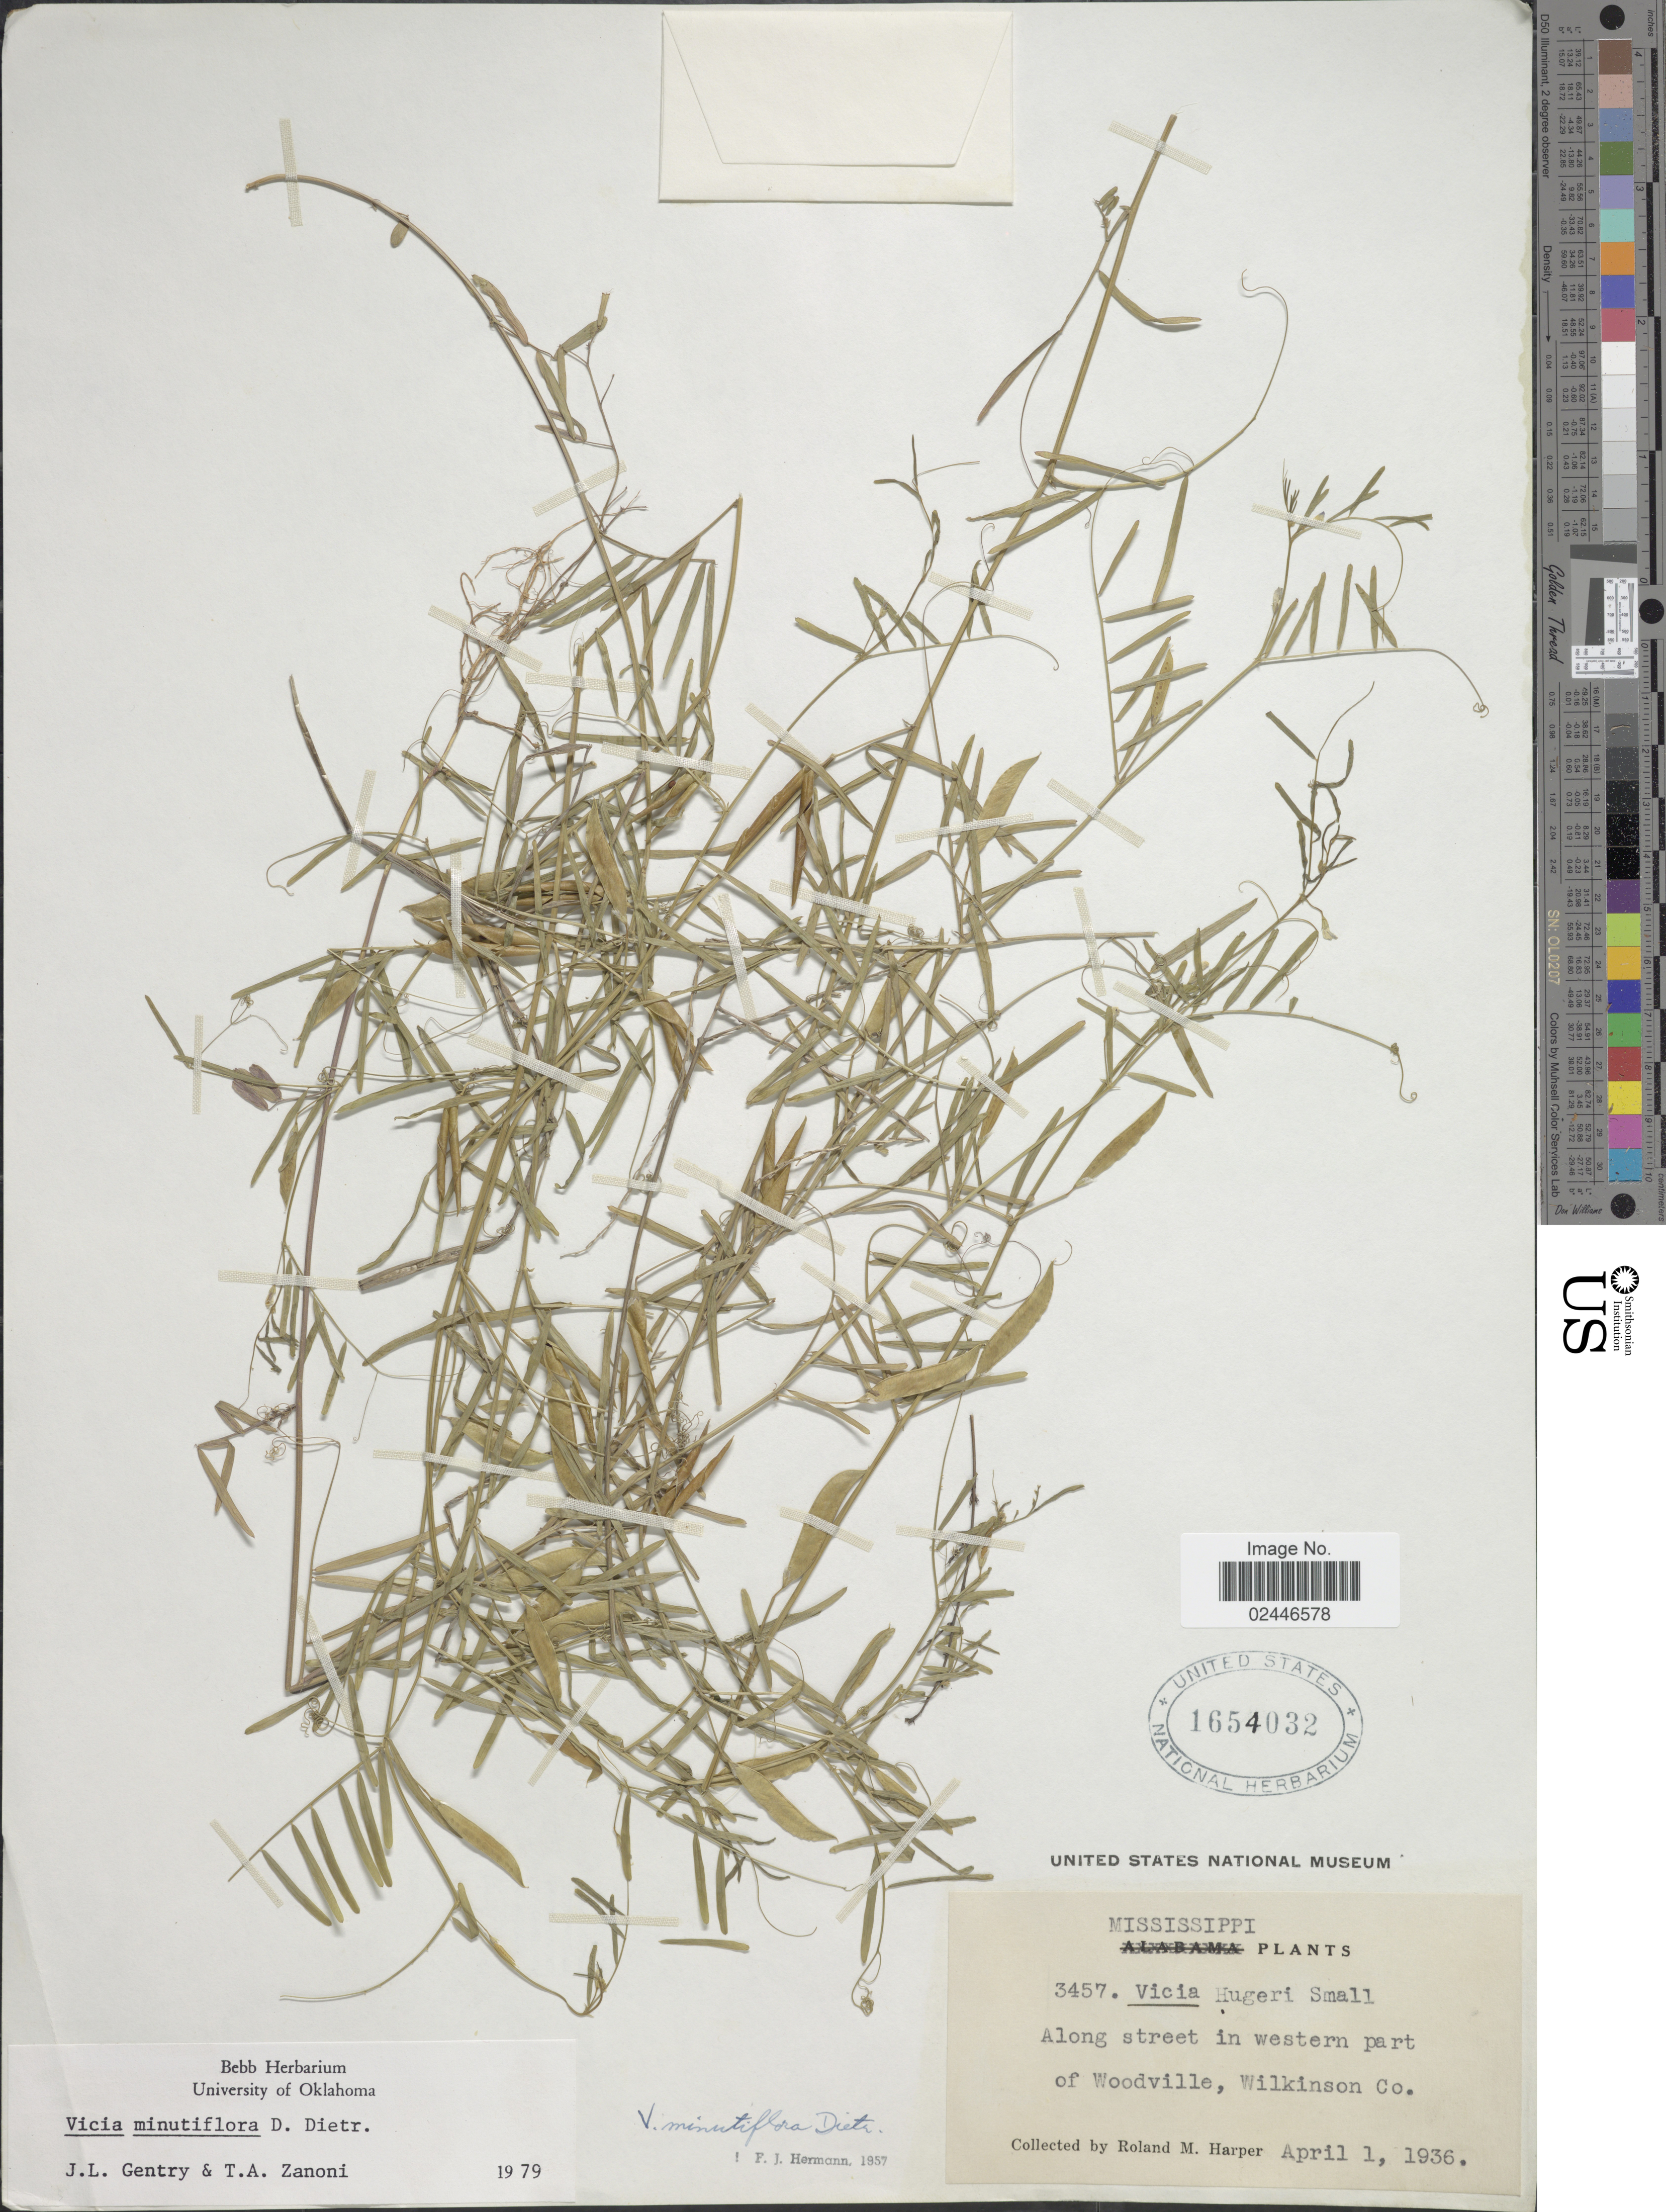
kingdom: Plantae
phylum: Tracheophyta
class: Magnoliopsida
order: Fabales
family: Fabaceae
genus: Vicia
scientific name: Vicia minutiflora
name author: D. Dietr.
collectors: R. M. Harper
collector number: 3457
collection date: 1936-04-01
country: United States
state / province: Mississippi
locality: Along street in western part of Woodville, Wilkinson Co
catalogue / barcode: US 1654032